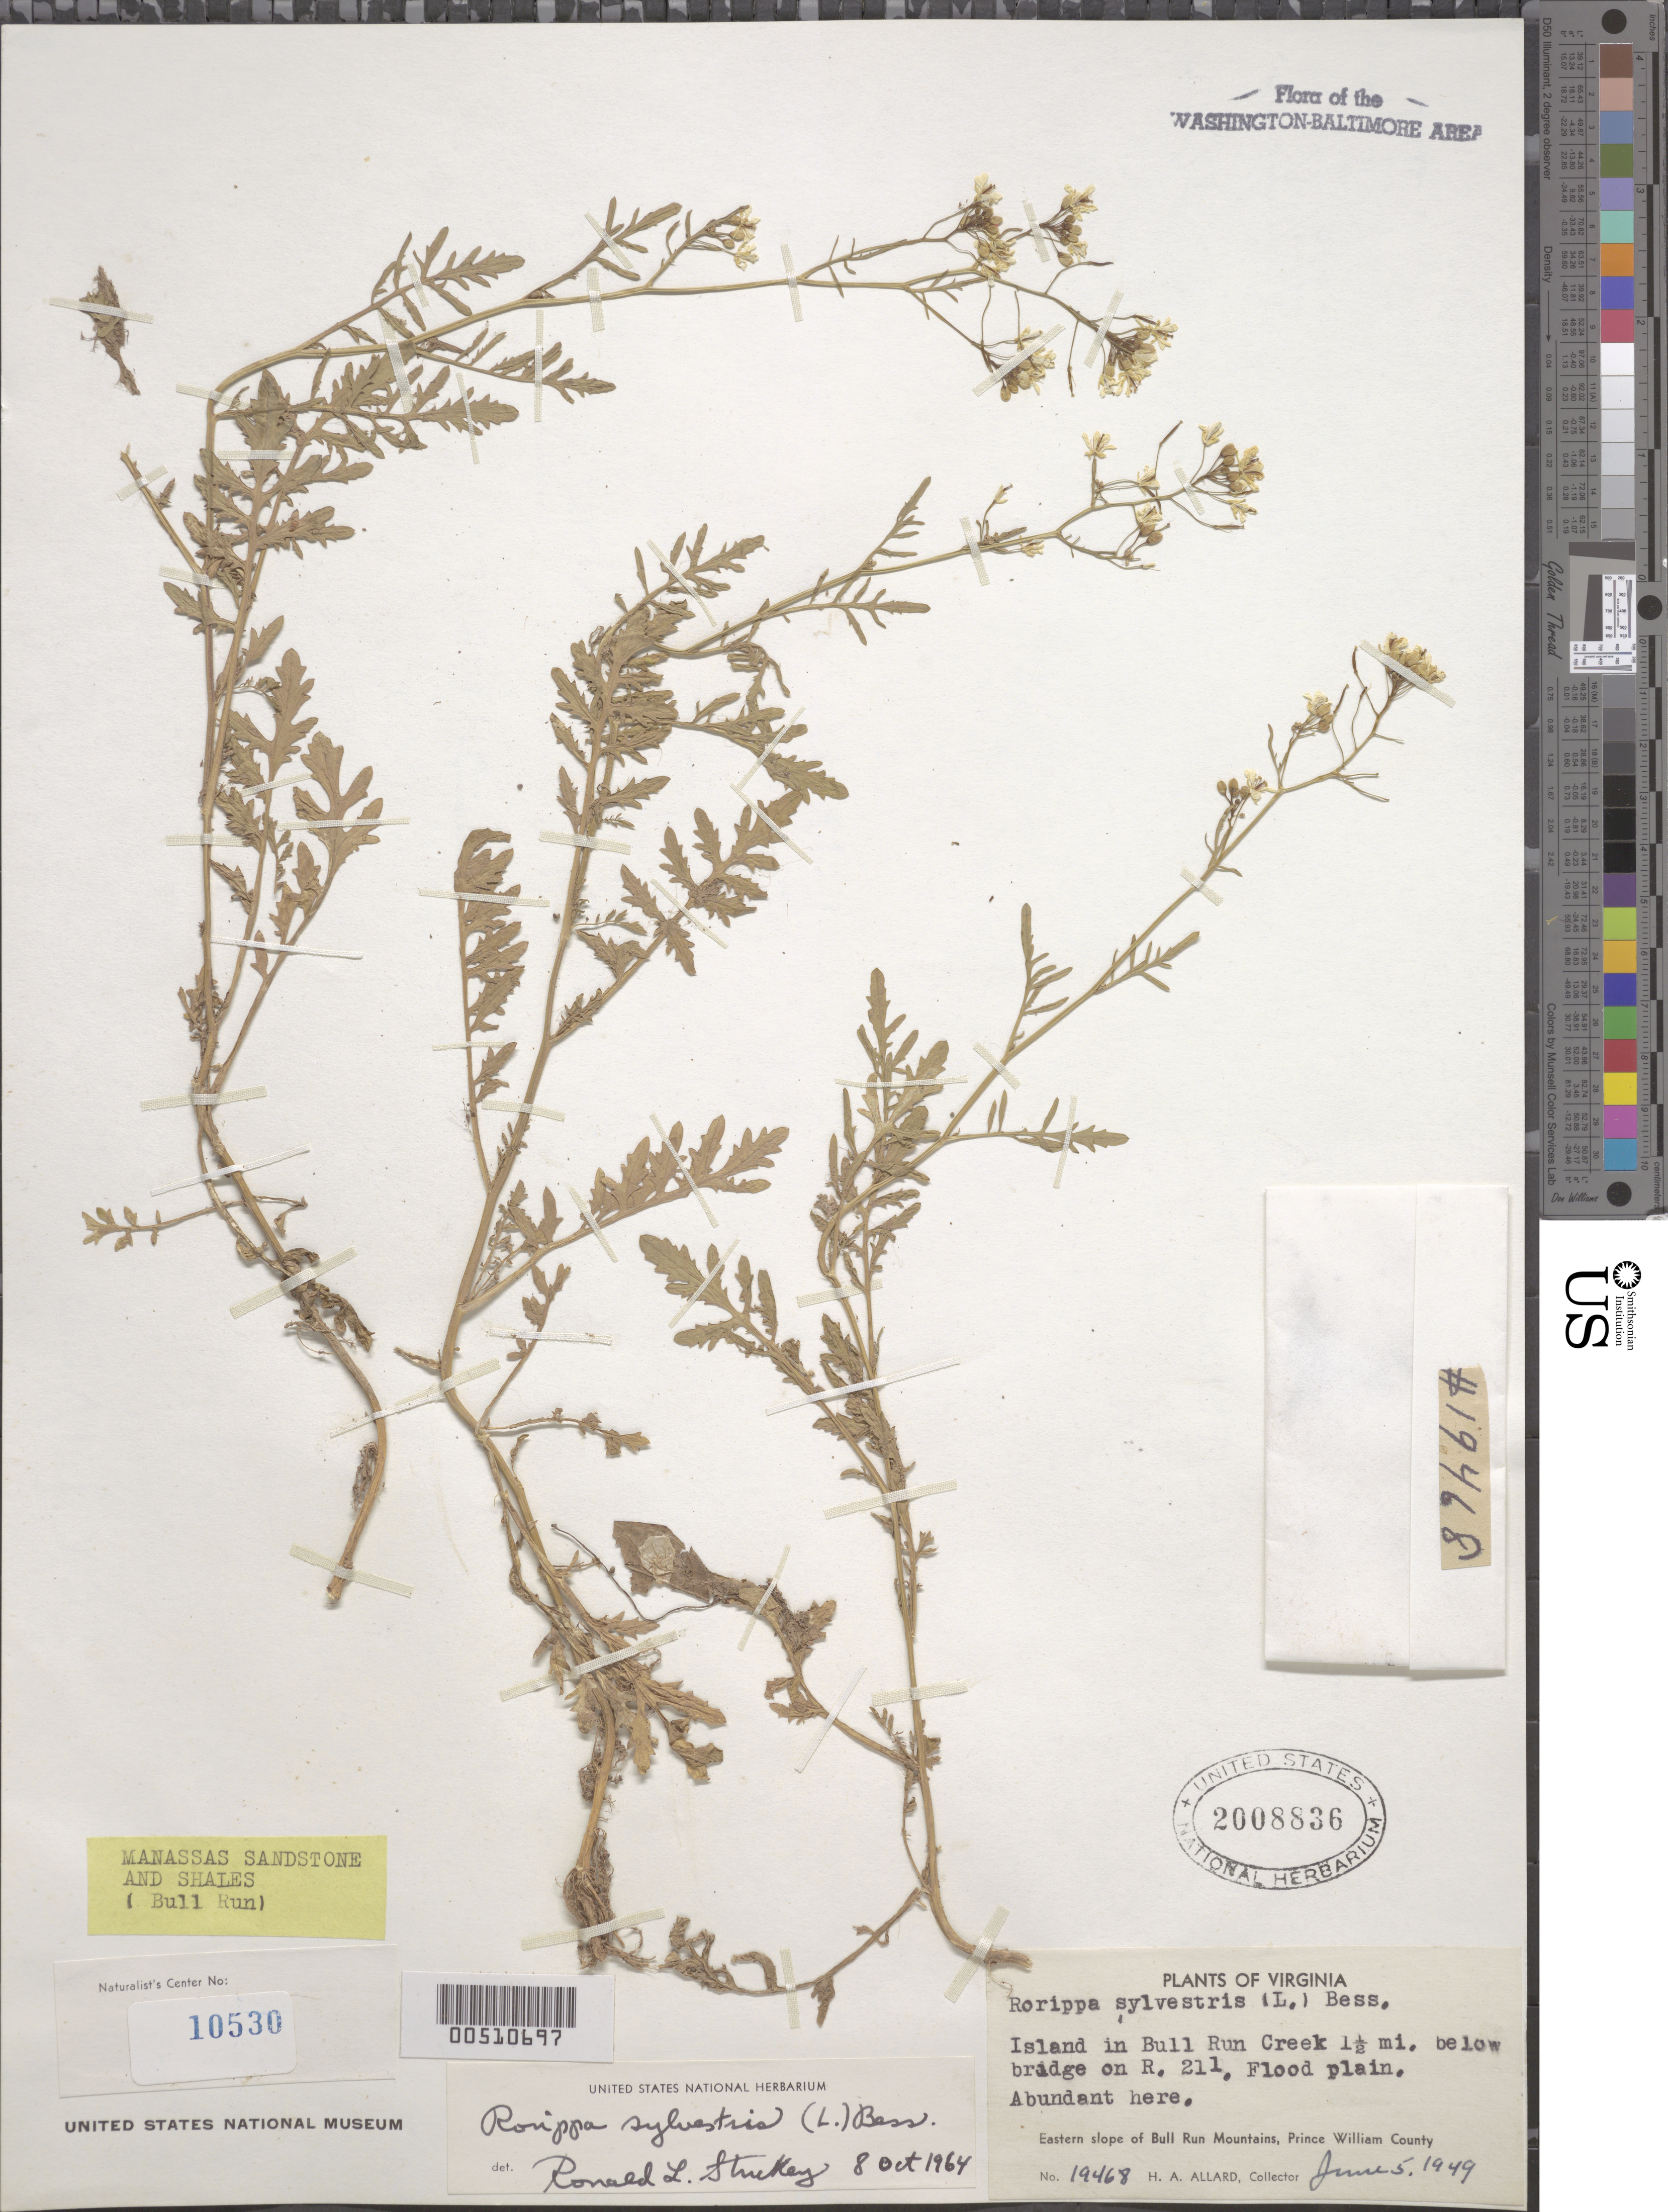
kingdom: Plantae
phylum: Tracheophyta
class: Magnoliopsida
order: Brassicales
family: Brassicaceae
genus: Rorippa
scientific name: Rorippa sylvestris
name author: (L.) Besser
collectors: H. A. Allard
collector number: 19468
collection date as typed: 05 Jun 1949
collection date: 1949-06-05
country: United States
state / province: Virginia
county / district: Prince William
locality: Island in Bull Run Creek, below Bridge on Rt. 211, E slope of Bull Run Mts. Bull Run Mts.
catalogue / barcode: US 2008836